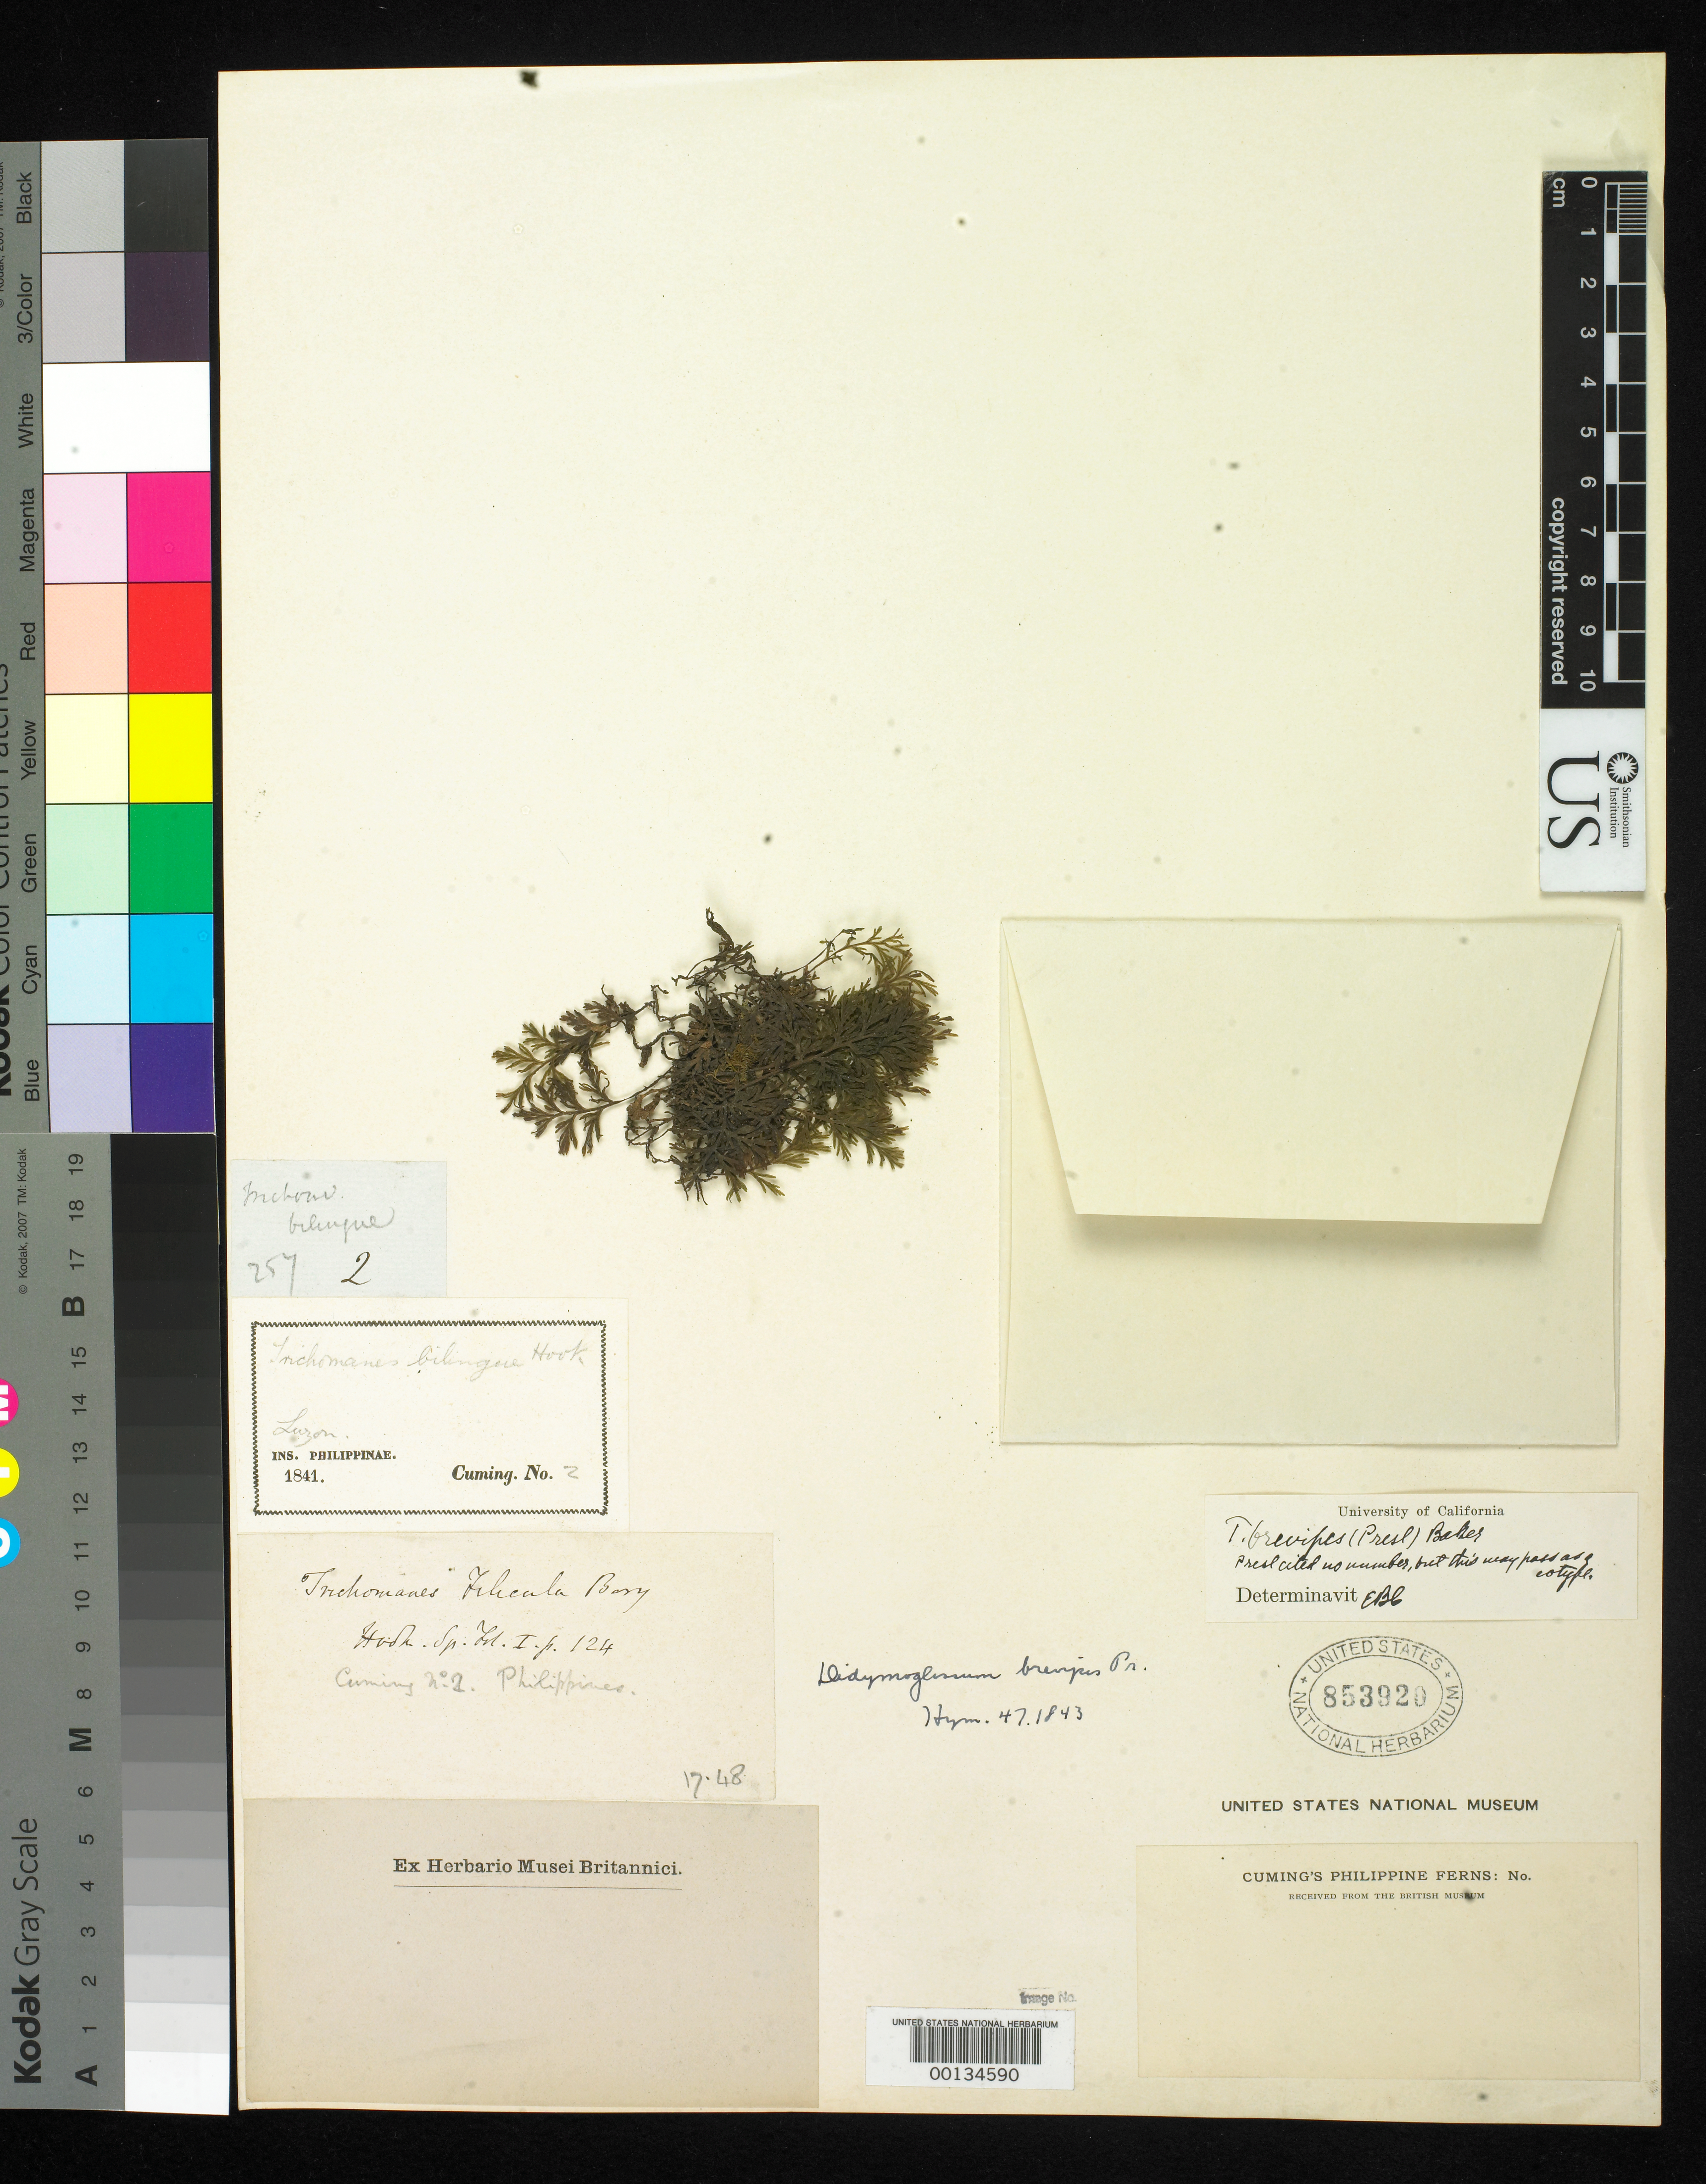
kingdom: Plantae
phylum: Tracheophyta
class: Polypodiopsida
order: Hymenophyllales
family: Hymenophyllaceae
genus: Didymoglossum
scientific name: Didymoglossum brevipes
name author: C. Presl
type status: Type Collection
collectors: H. Cuming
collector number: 2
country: Philippines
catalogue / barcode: US 853920